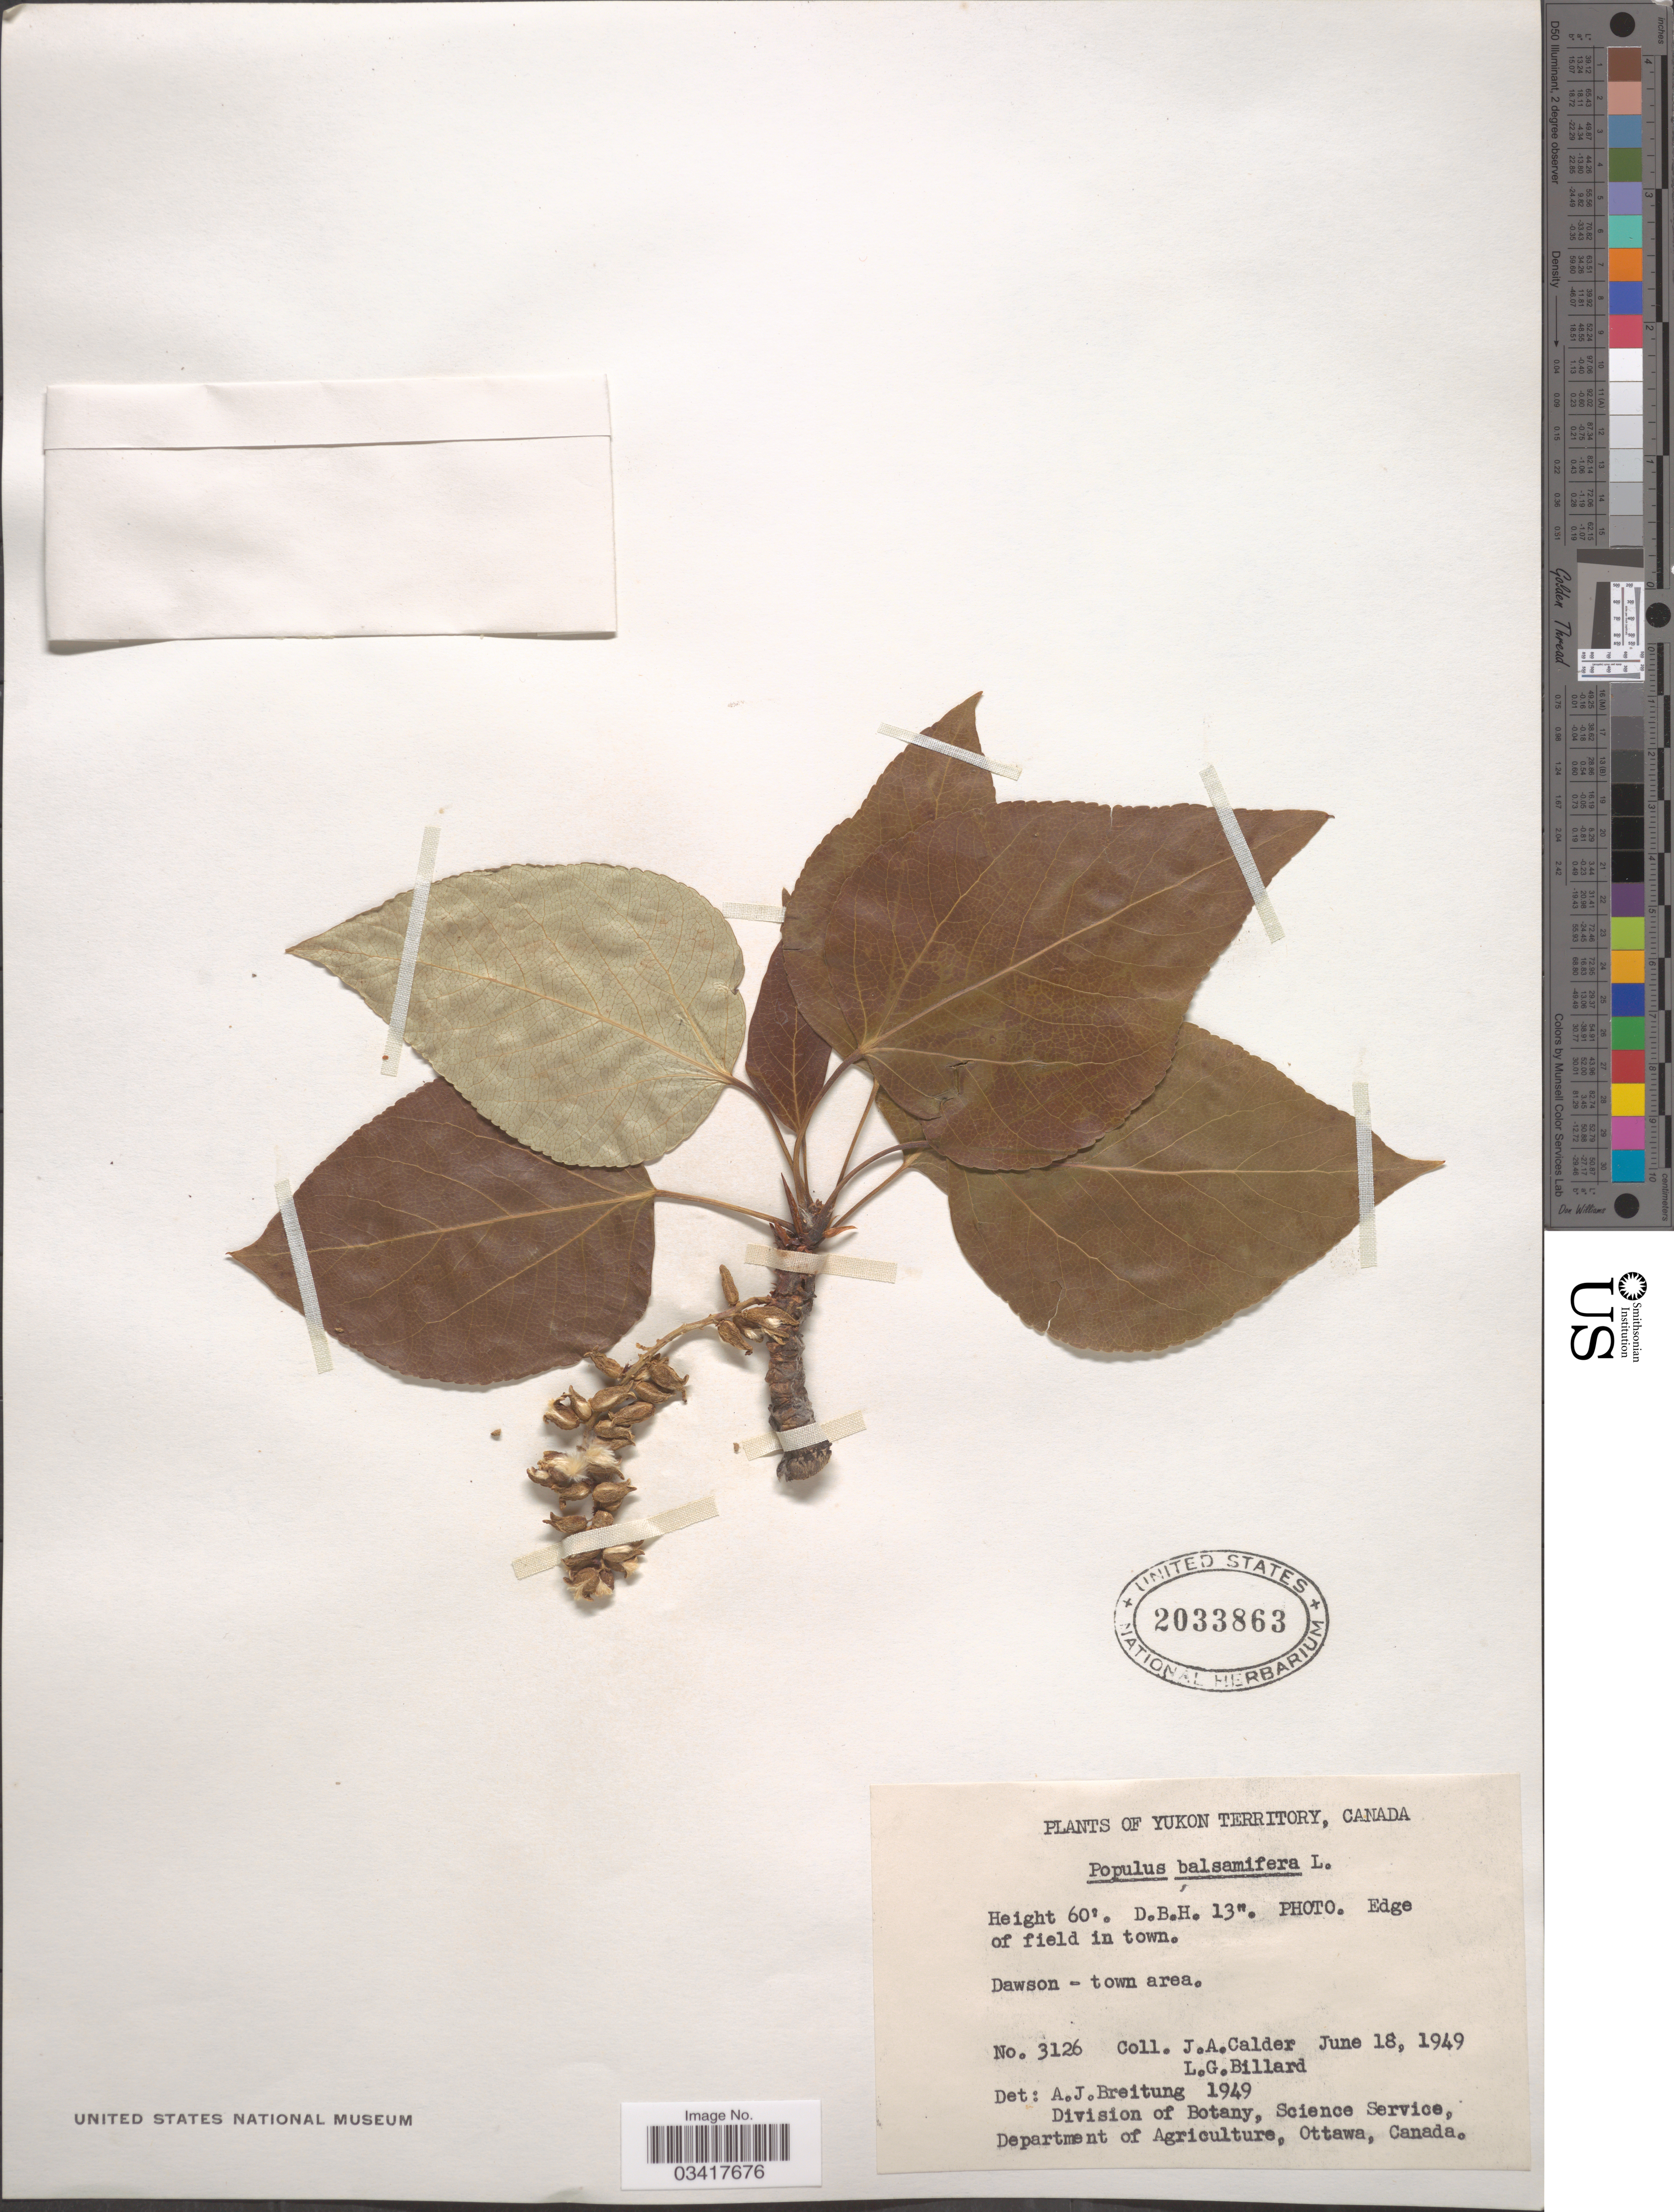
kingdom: Plantae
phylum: Tracheophyta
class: Magnoliopsida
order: Malpighiales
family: Salicaceae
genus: Populus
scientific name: Populus balsamifera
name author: L.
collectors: J. A. Calder & L. Billard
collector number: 3126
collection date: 1949-06-18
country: Canada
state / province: Yukon Territory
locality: Dawson - town area.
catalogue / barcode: US 2033863